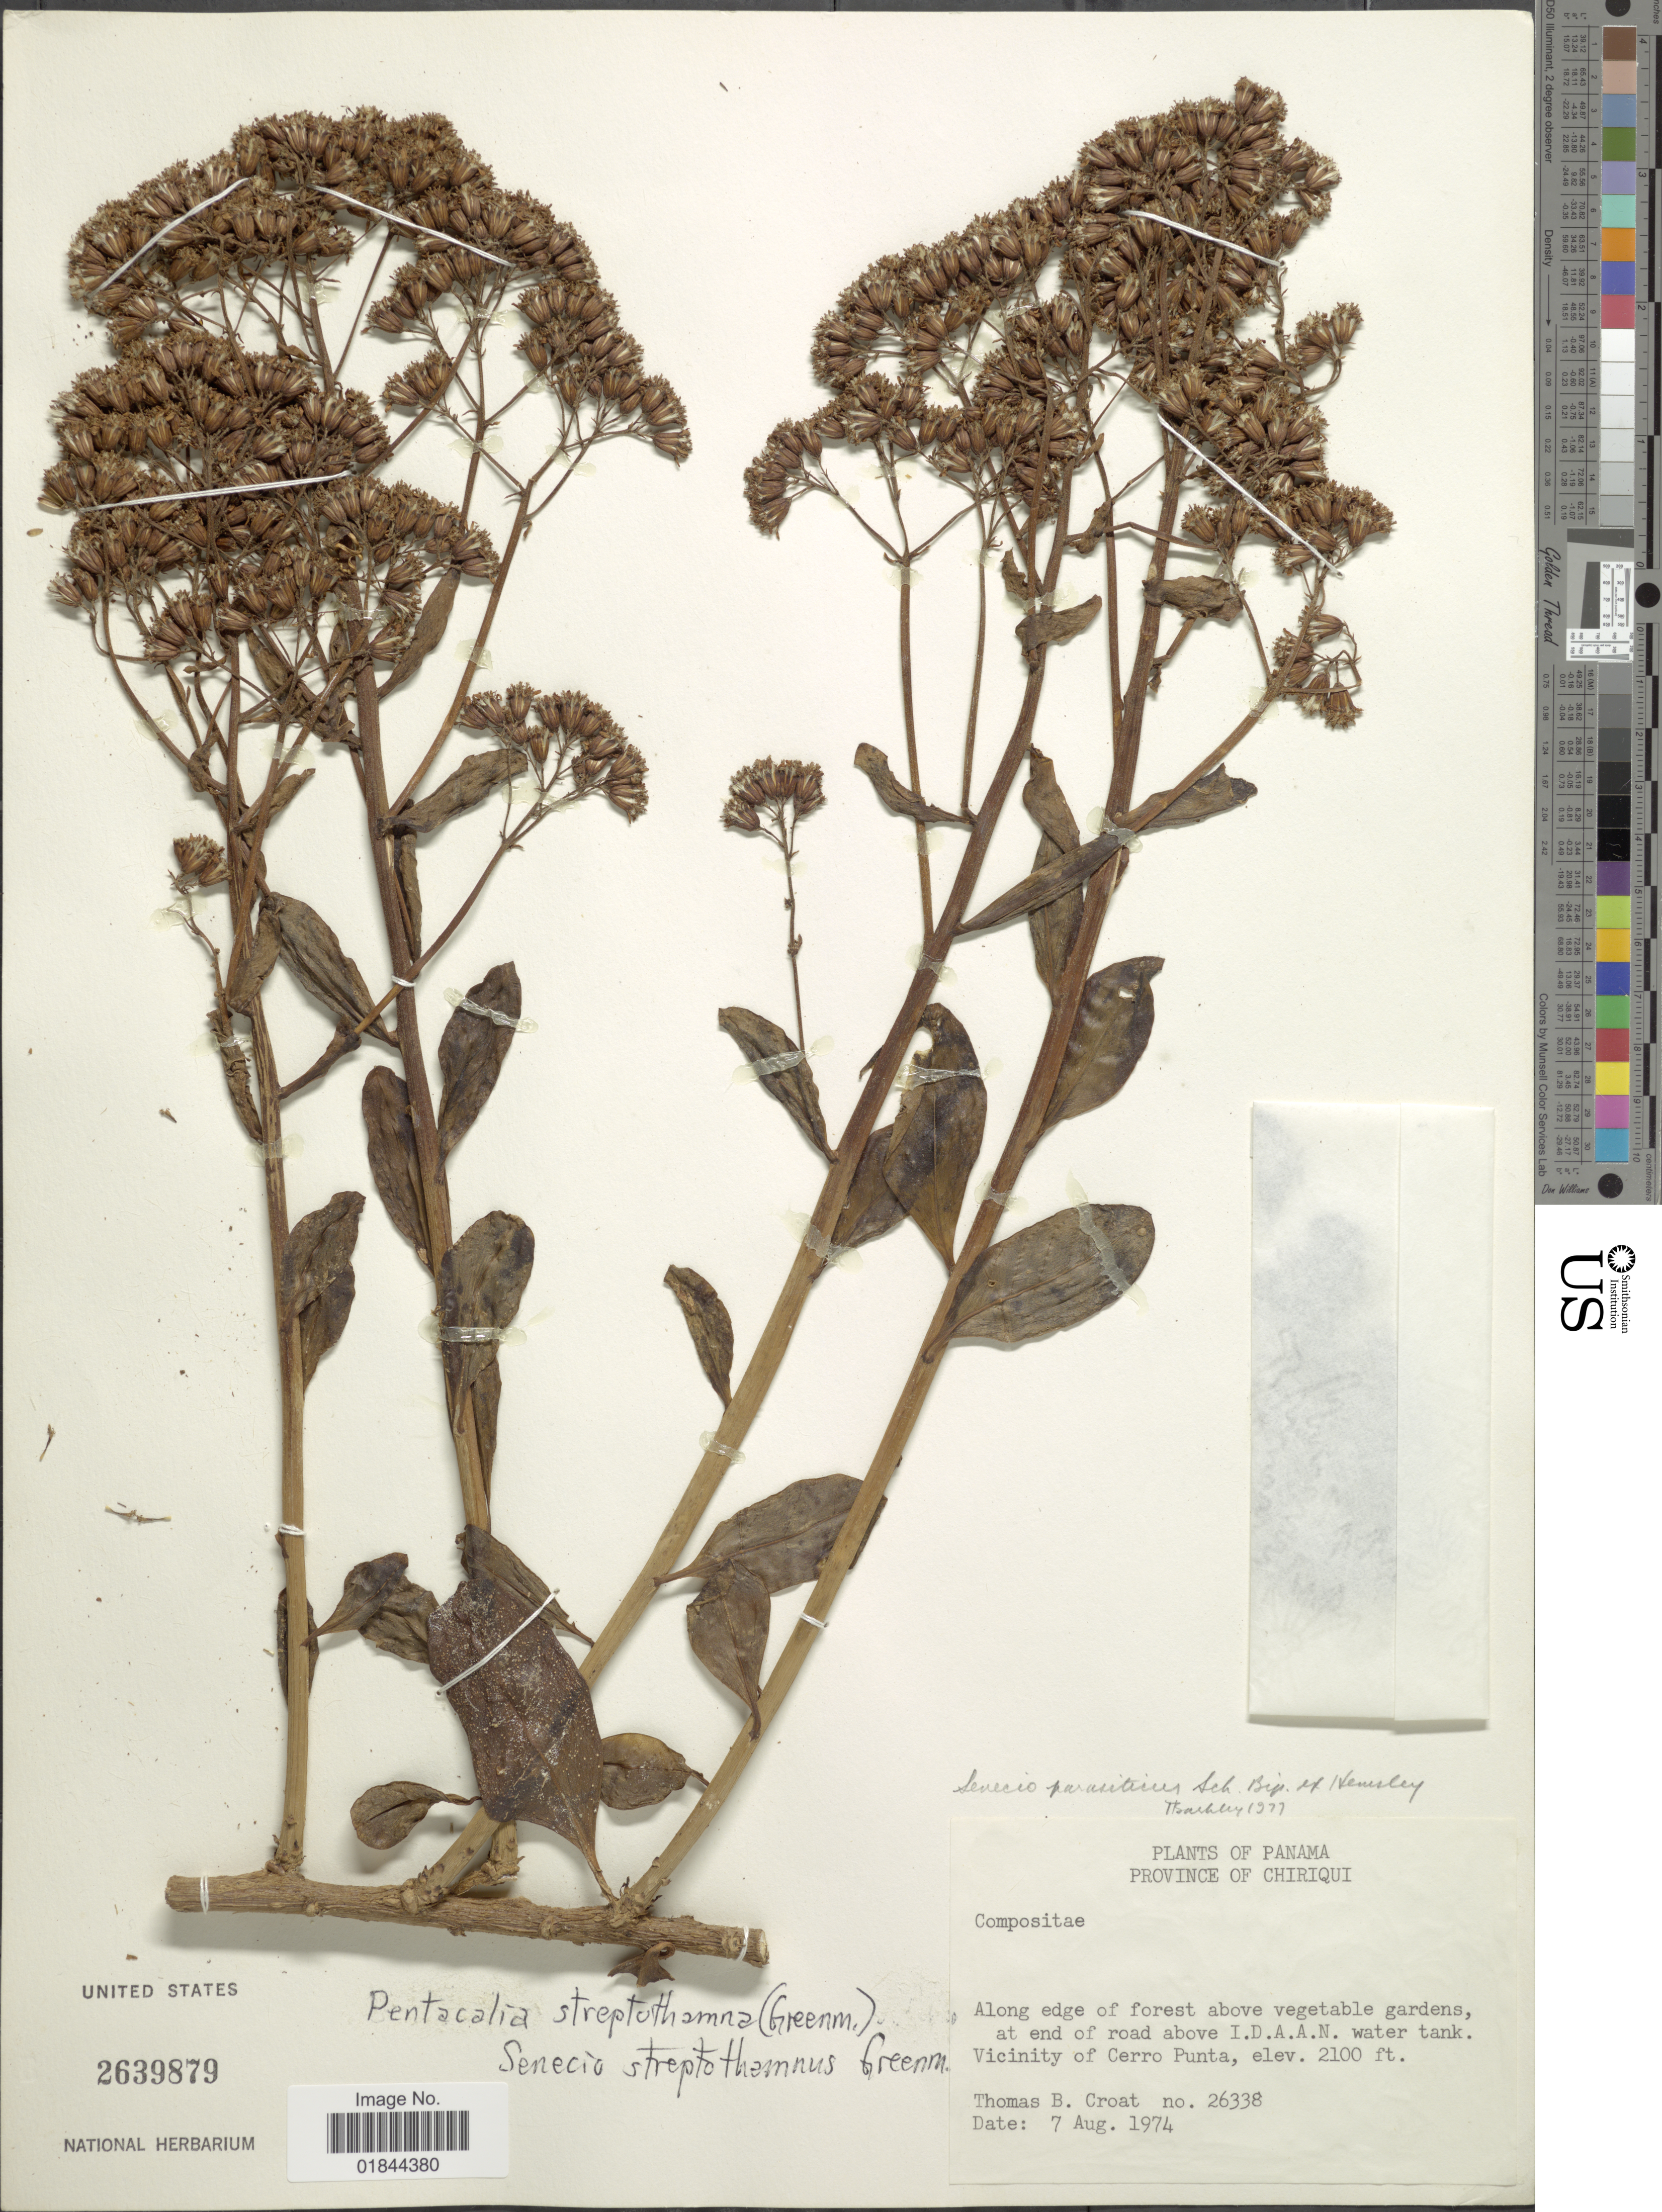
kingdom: Plantae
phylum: Tracheophyta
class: Magnoliopsida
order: Asterales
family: Asteraceae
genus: Pentacalia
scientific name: Pentacalia streptothamna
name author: (Greenm. ex Standl.) H. Rob. & Cuatrec.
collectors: T. B. Croat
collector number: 26338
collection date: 1974-08-07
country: Panama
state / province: Chiriqui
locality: Along edge of forest above vegetable gardens, at end road above I.D.A.A.N. water tank. Vicinity of Cerro Punta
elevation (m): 640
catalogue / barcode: US 2639879